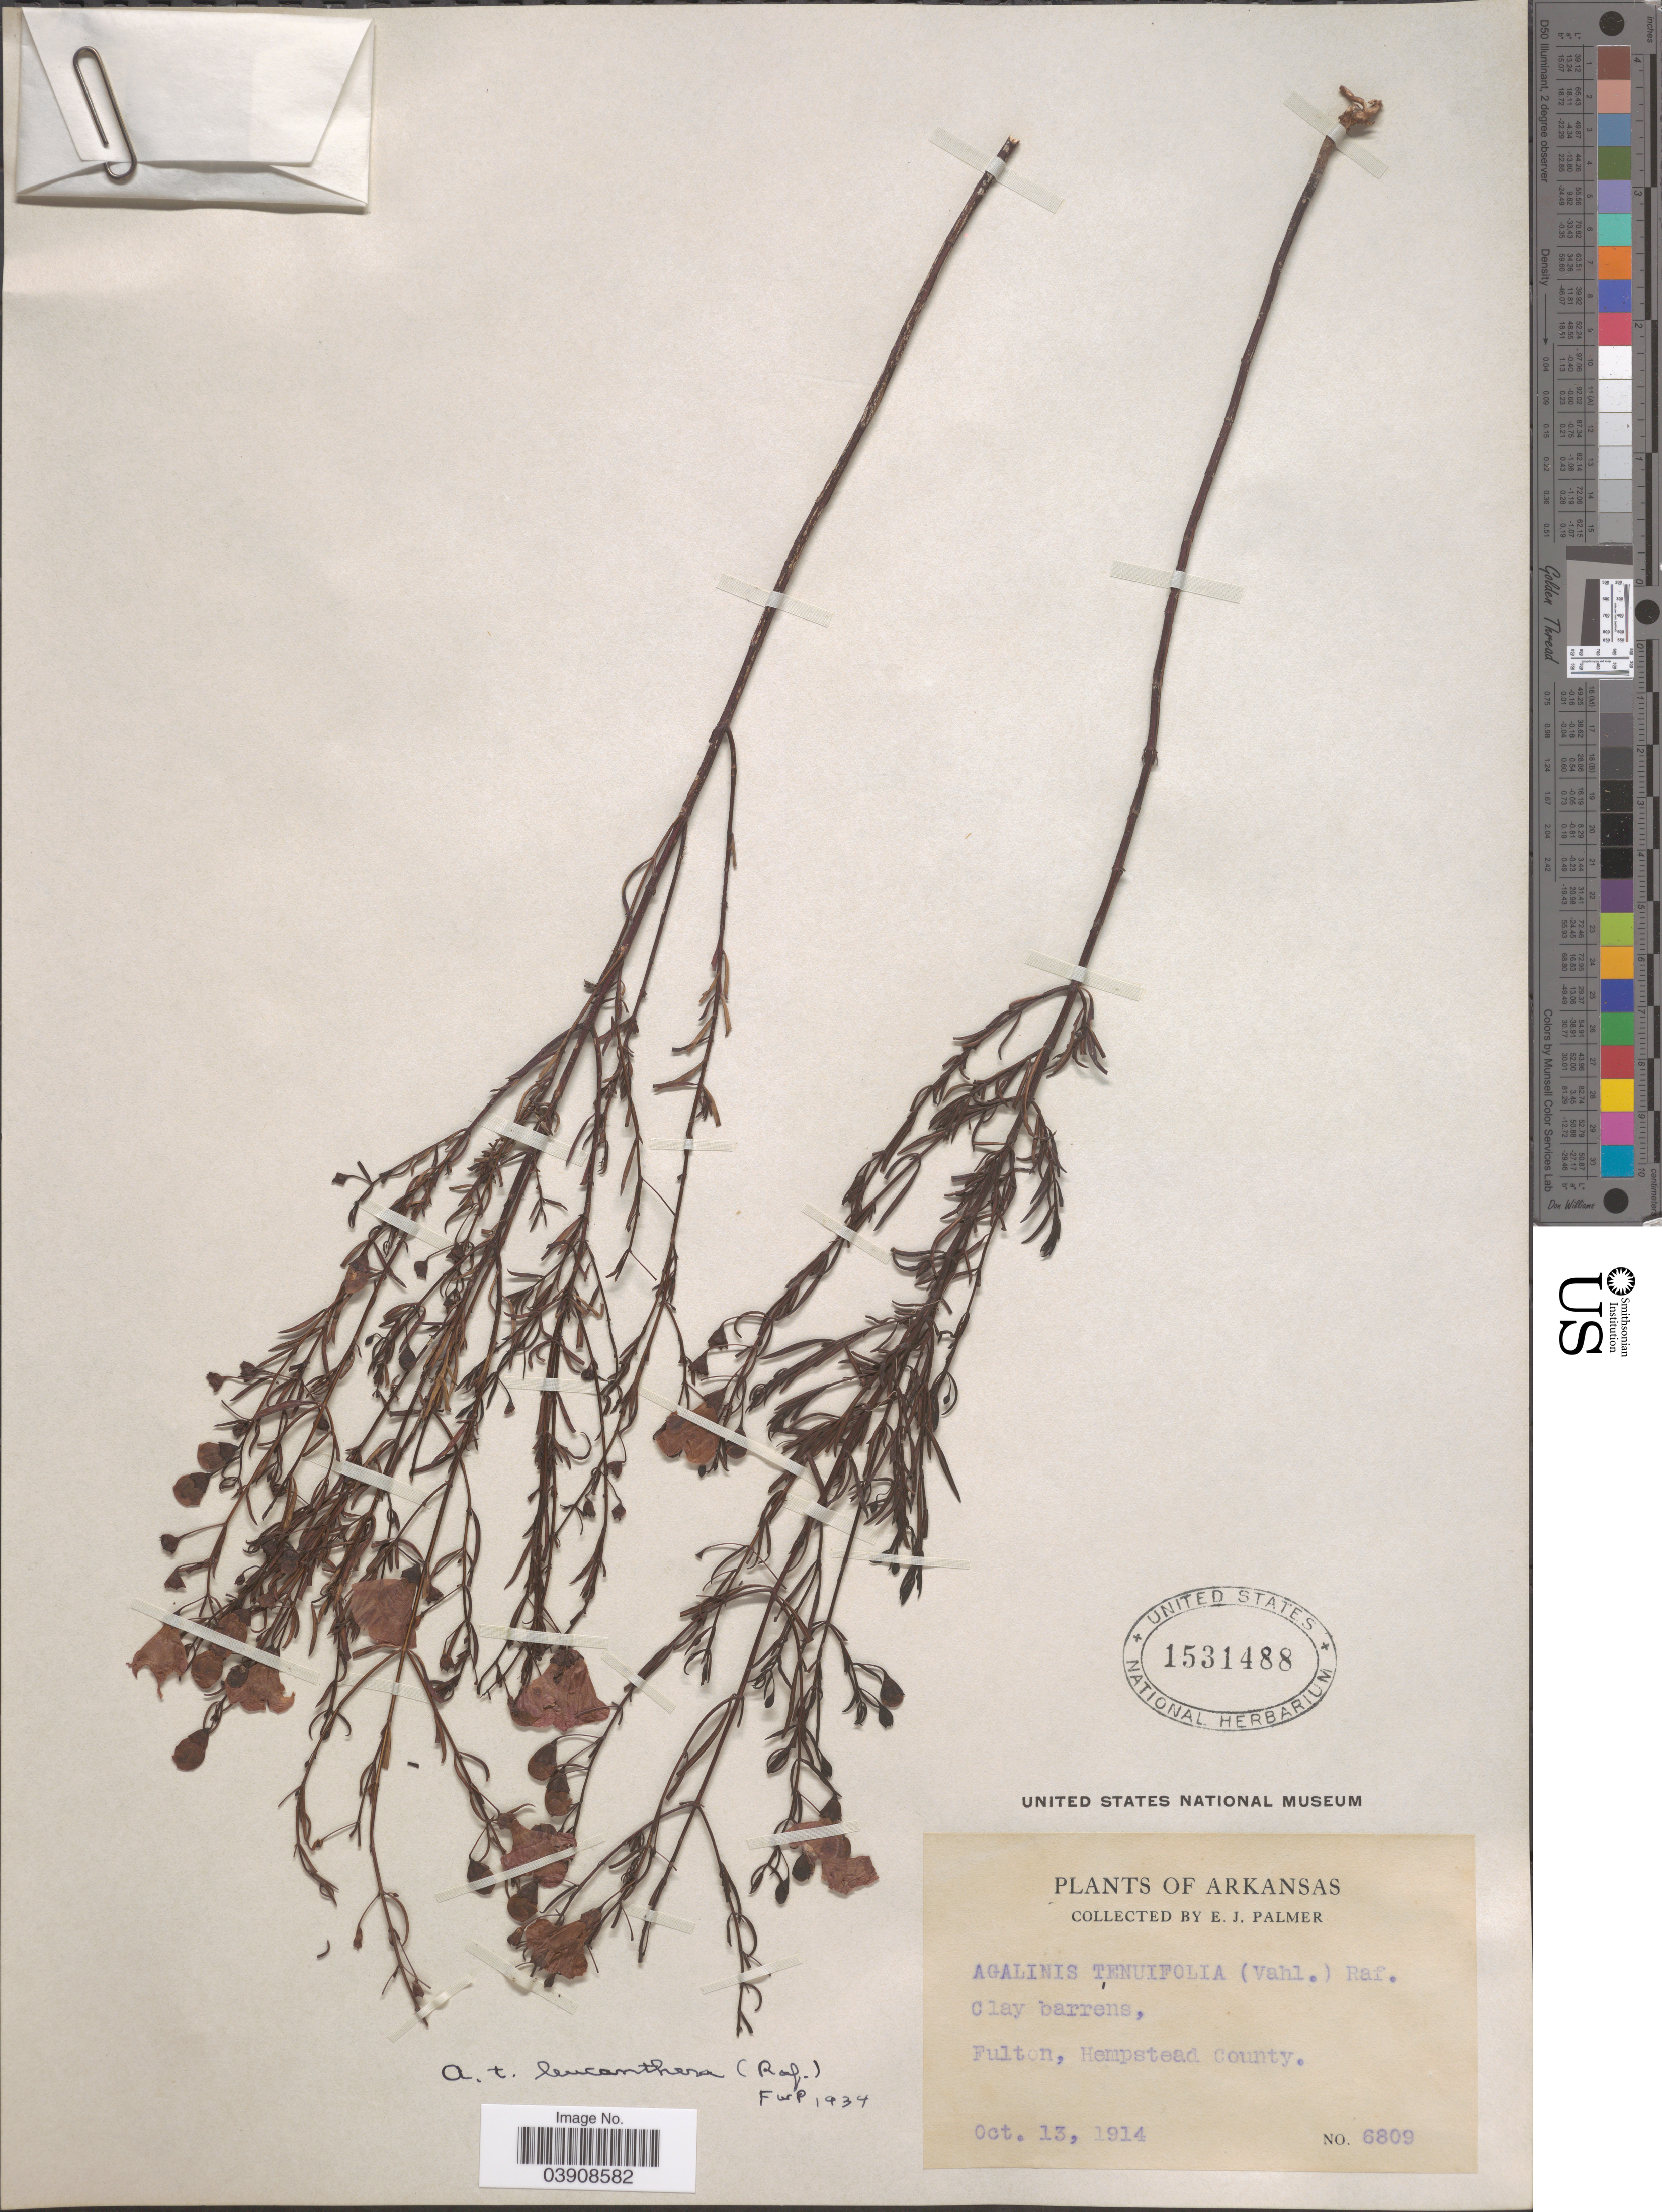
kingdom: Plantae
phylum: Tracheophyta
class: Magnoliopsida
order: Lamiales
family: Orobanchaceae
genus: Agalinis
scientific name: Agalinis tenuifolia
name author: (Vahl) Raf.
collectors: E. J. Palmer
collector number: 6809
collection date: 1914-10-13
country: United States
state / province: Arkansas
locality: Fulton, Hempstead County.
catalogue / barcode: US 1531488